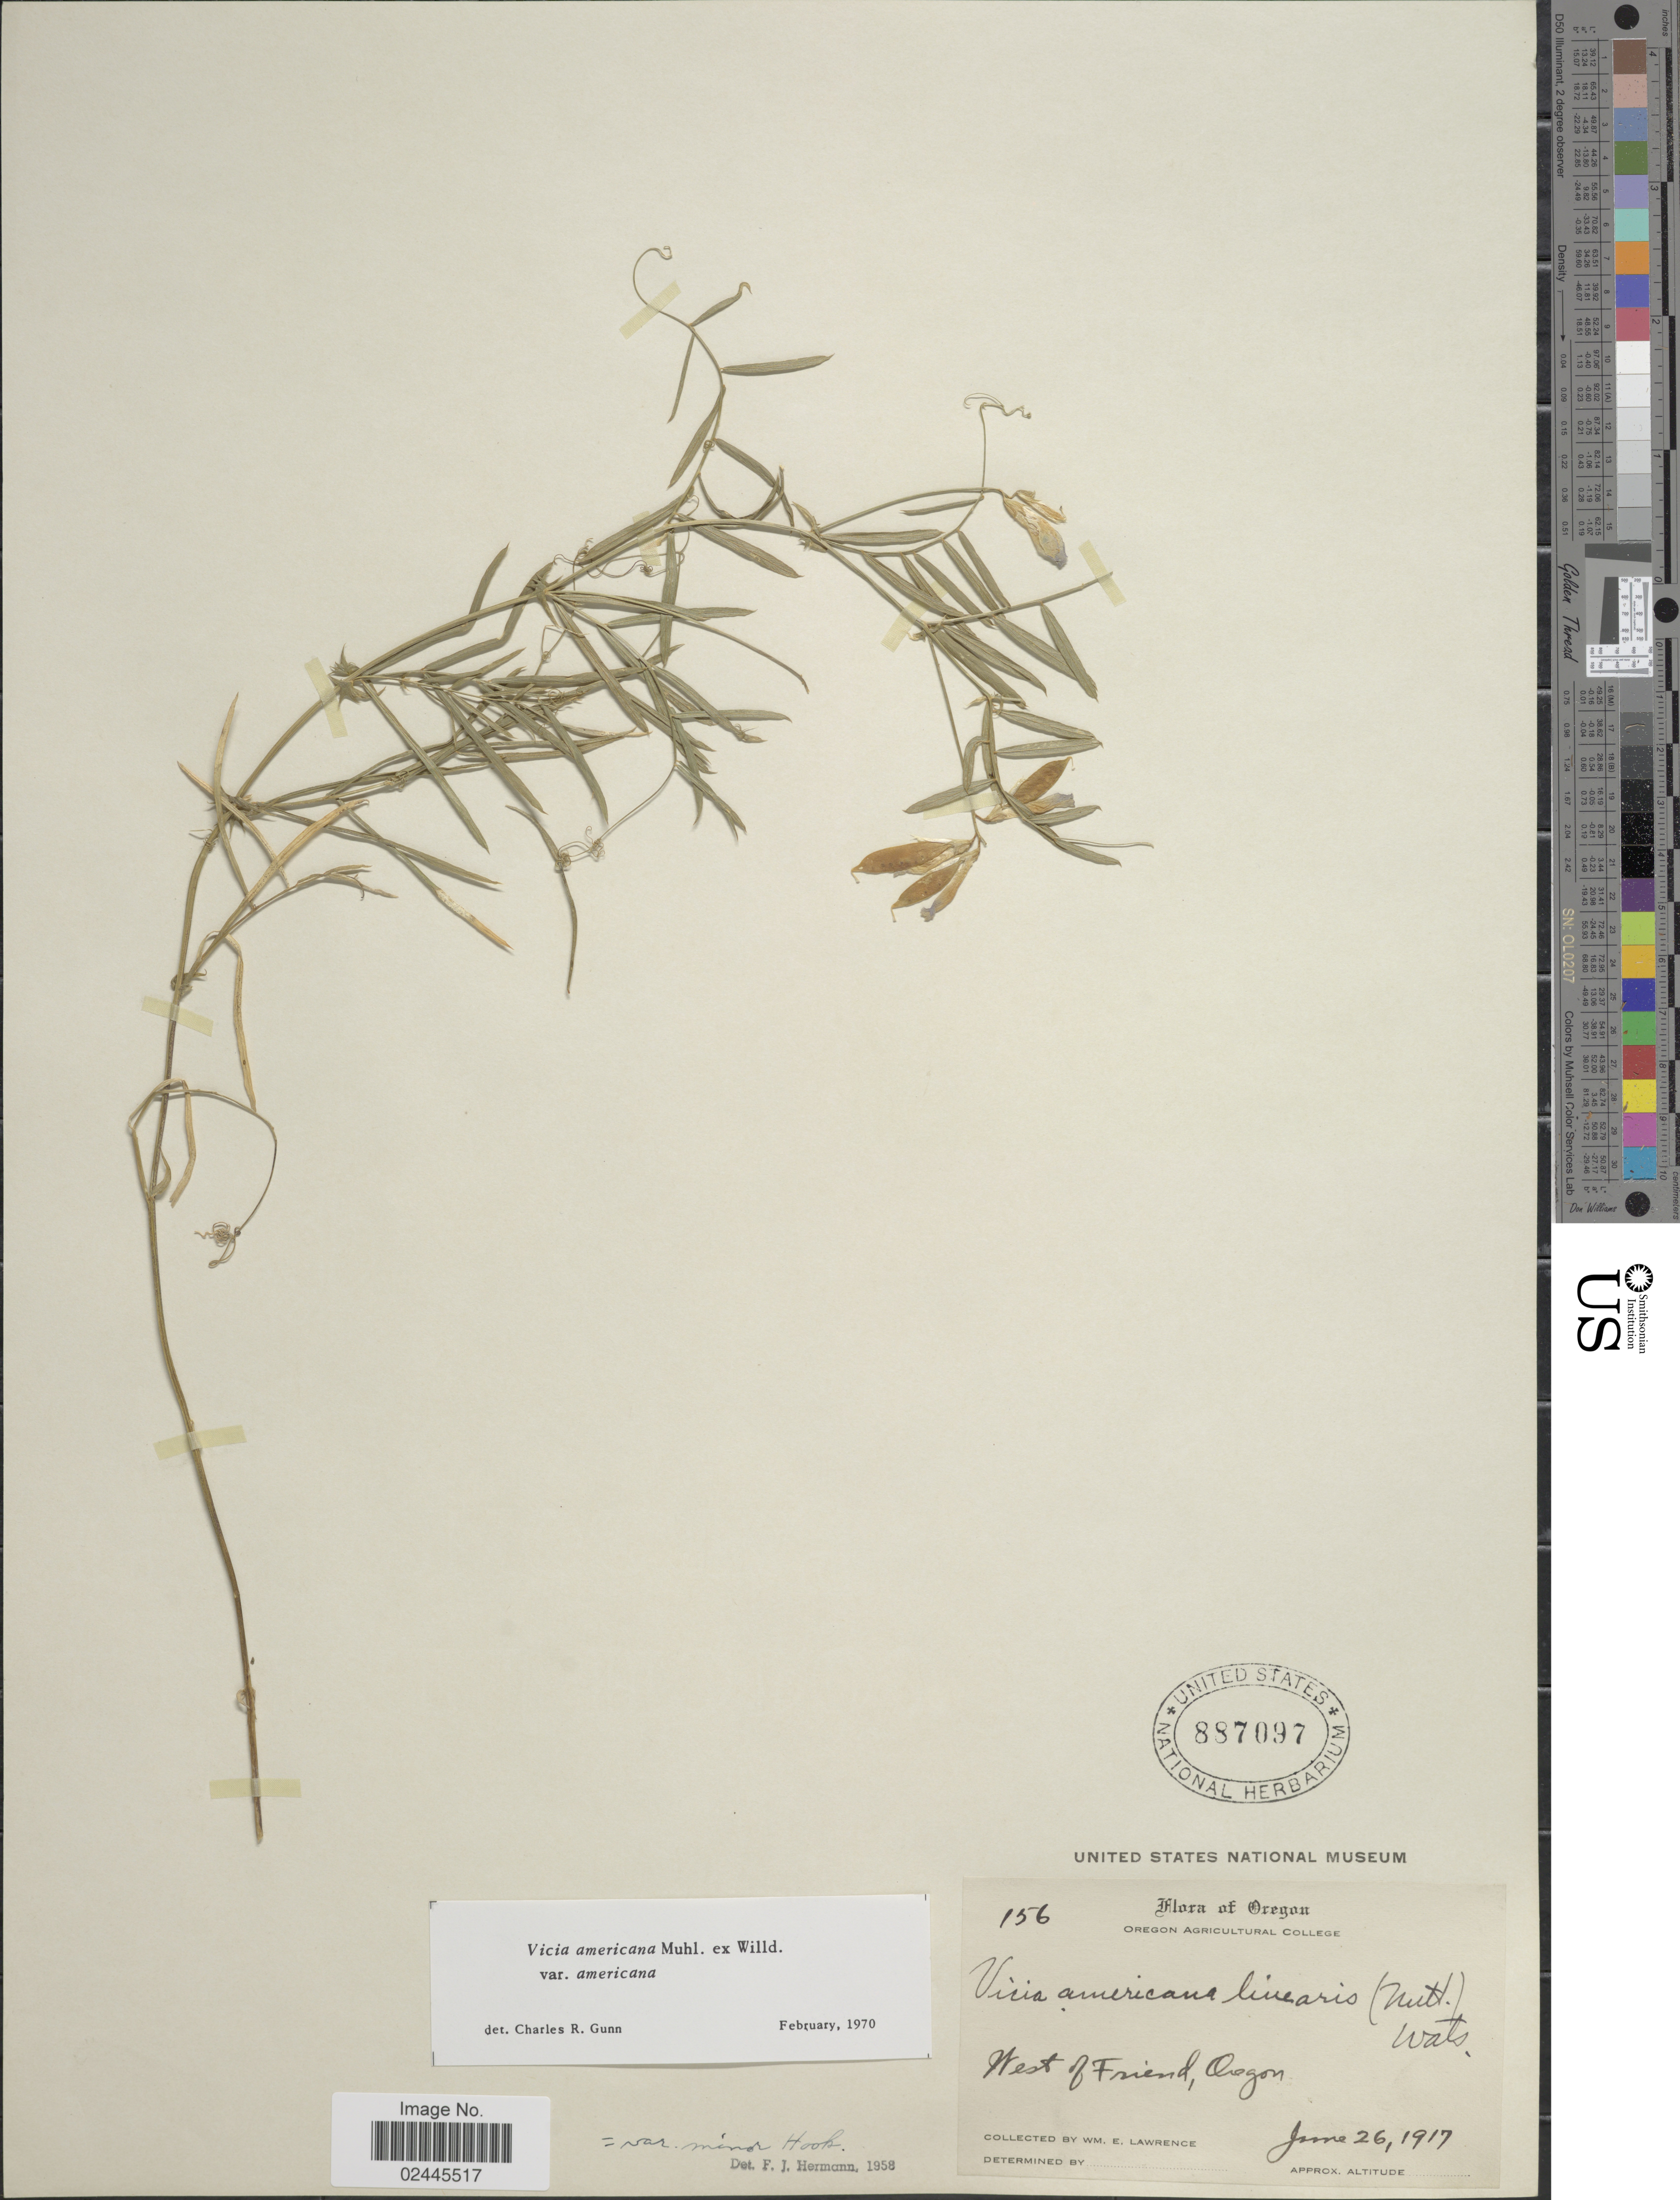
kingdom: Plantae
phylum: Tracheophyta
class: Magnoliopsida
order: Fabales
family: Fabaceae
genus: Vicia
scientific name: Vicia americana var. americana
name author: Muhl. ex Willd.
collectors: W. Lawrence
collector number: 156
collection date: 1917-06-26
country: United States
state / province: Oregon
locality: West of Friend.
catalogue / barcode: US 887097